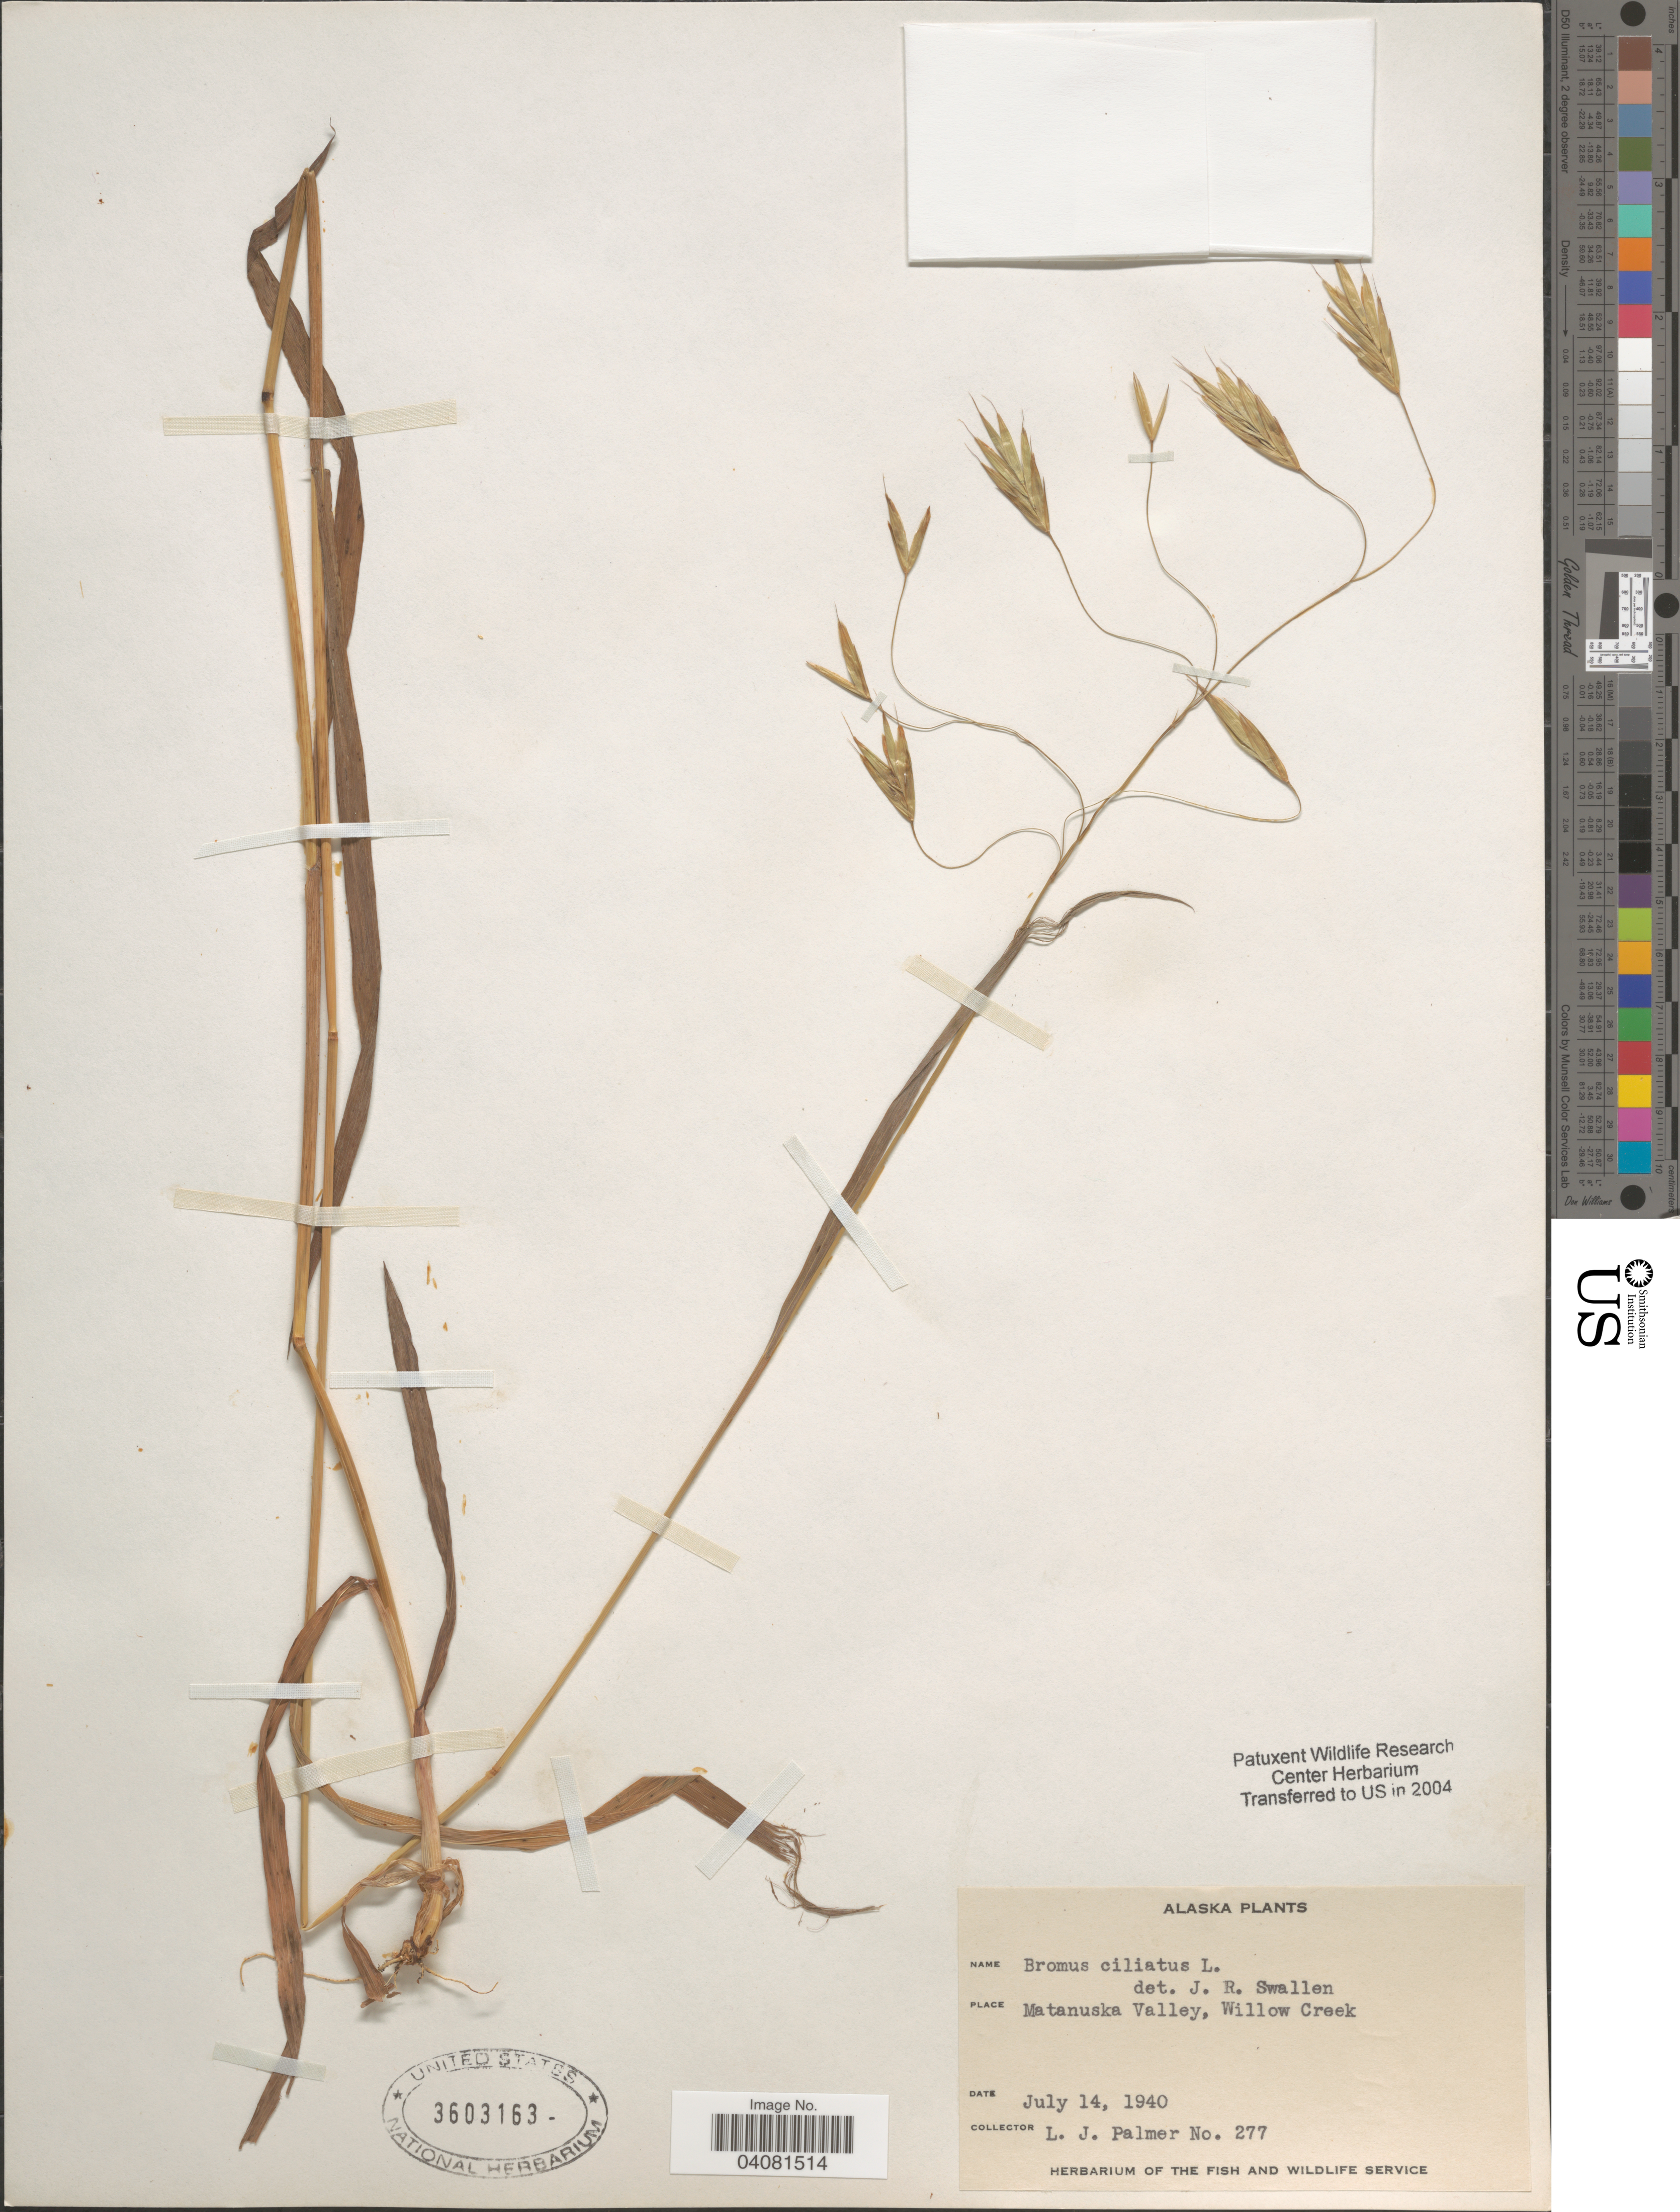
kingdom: Plantae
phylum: Tracheophyta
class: Liliopsida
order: Poales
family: Poaceae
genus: Bromus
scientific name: Bromus ciliatus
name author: L.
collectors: L. J. Palmer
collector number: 277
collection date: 1940-07-14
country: United States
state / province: Alaska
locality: Matanuska Valley, Willow Creek.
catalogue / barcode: US 3603163